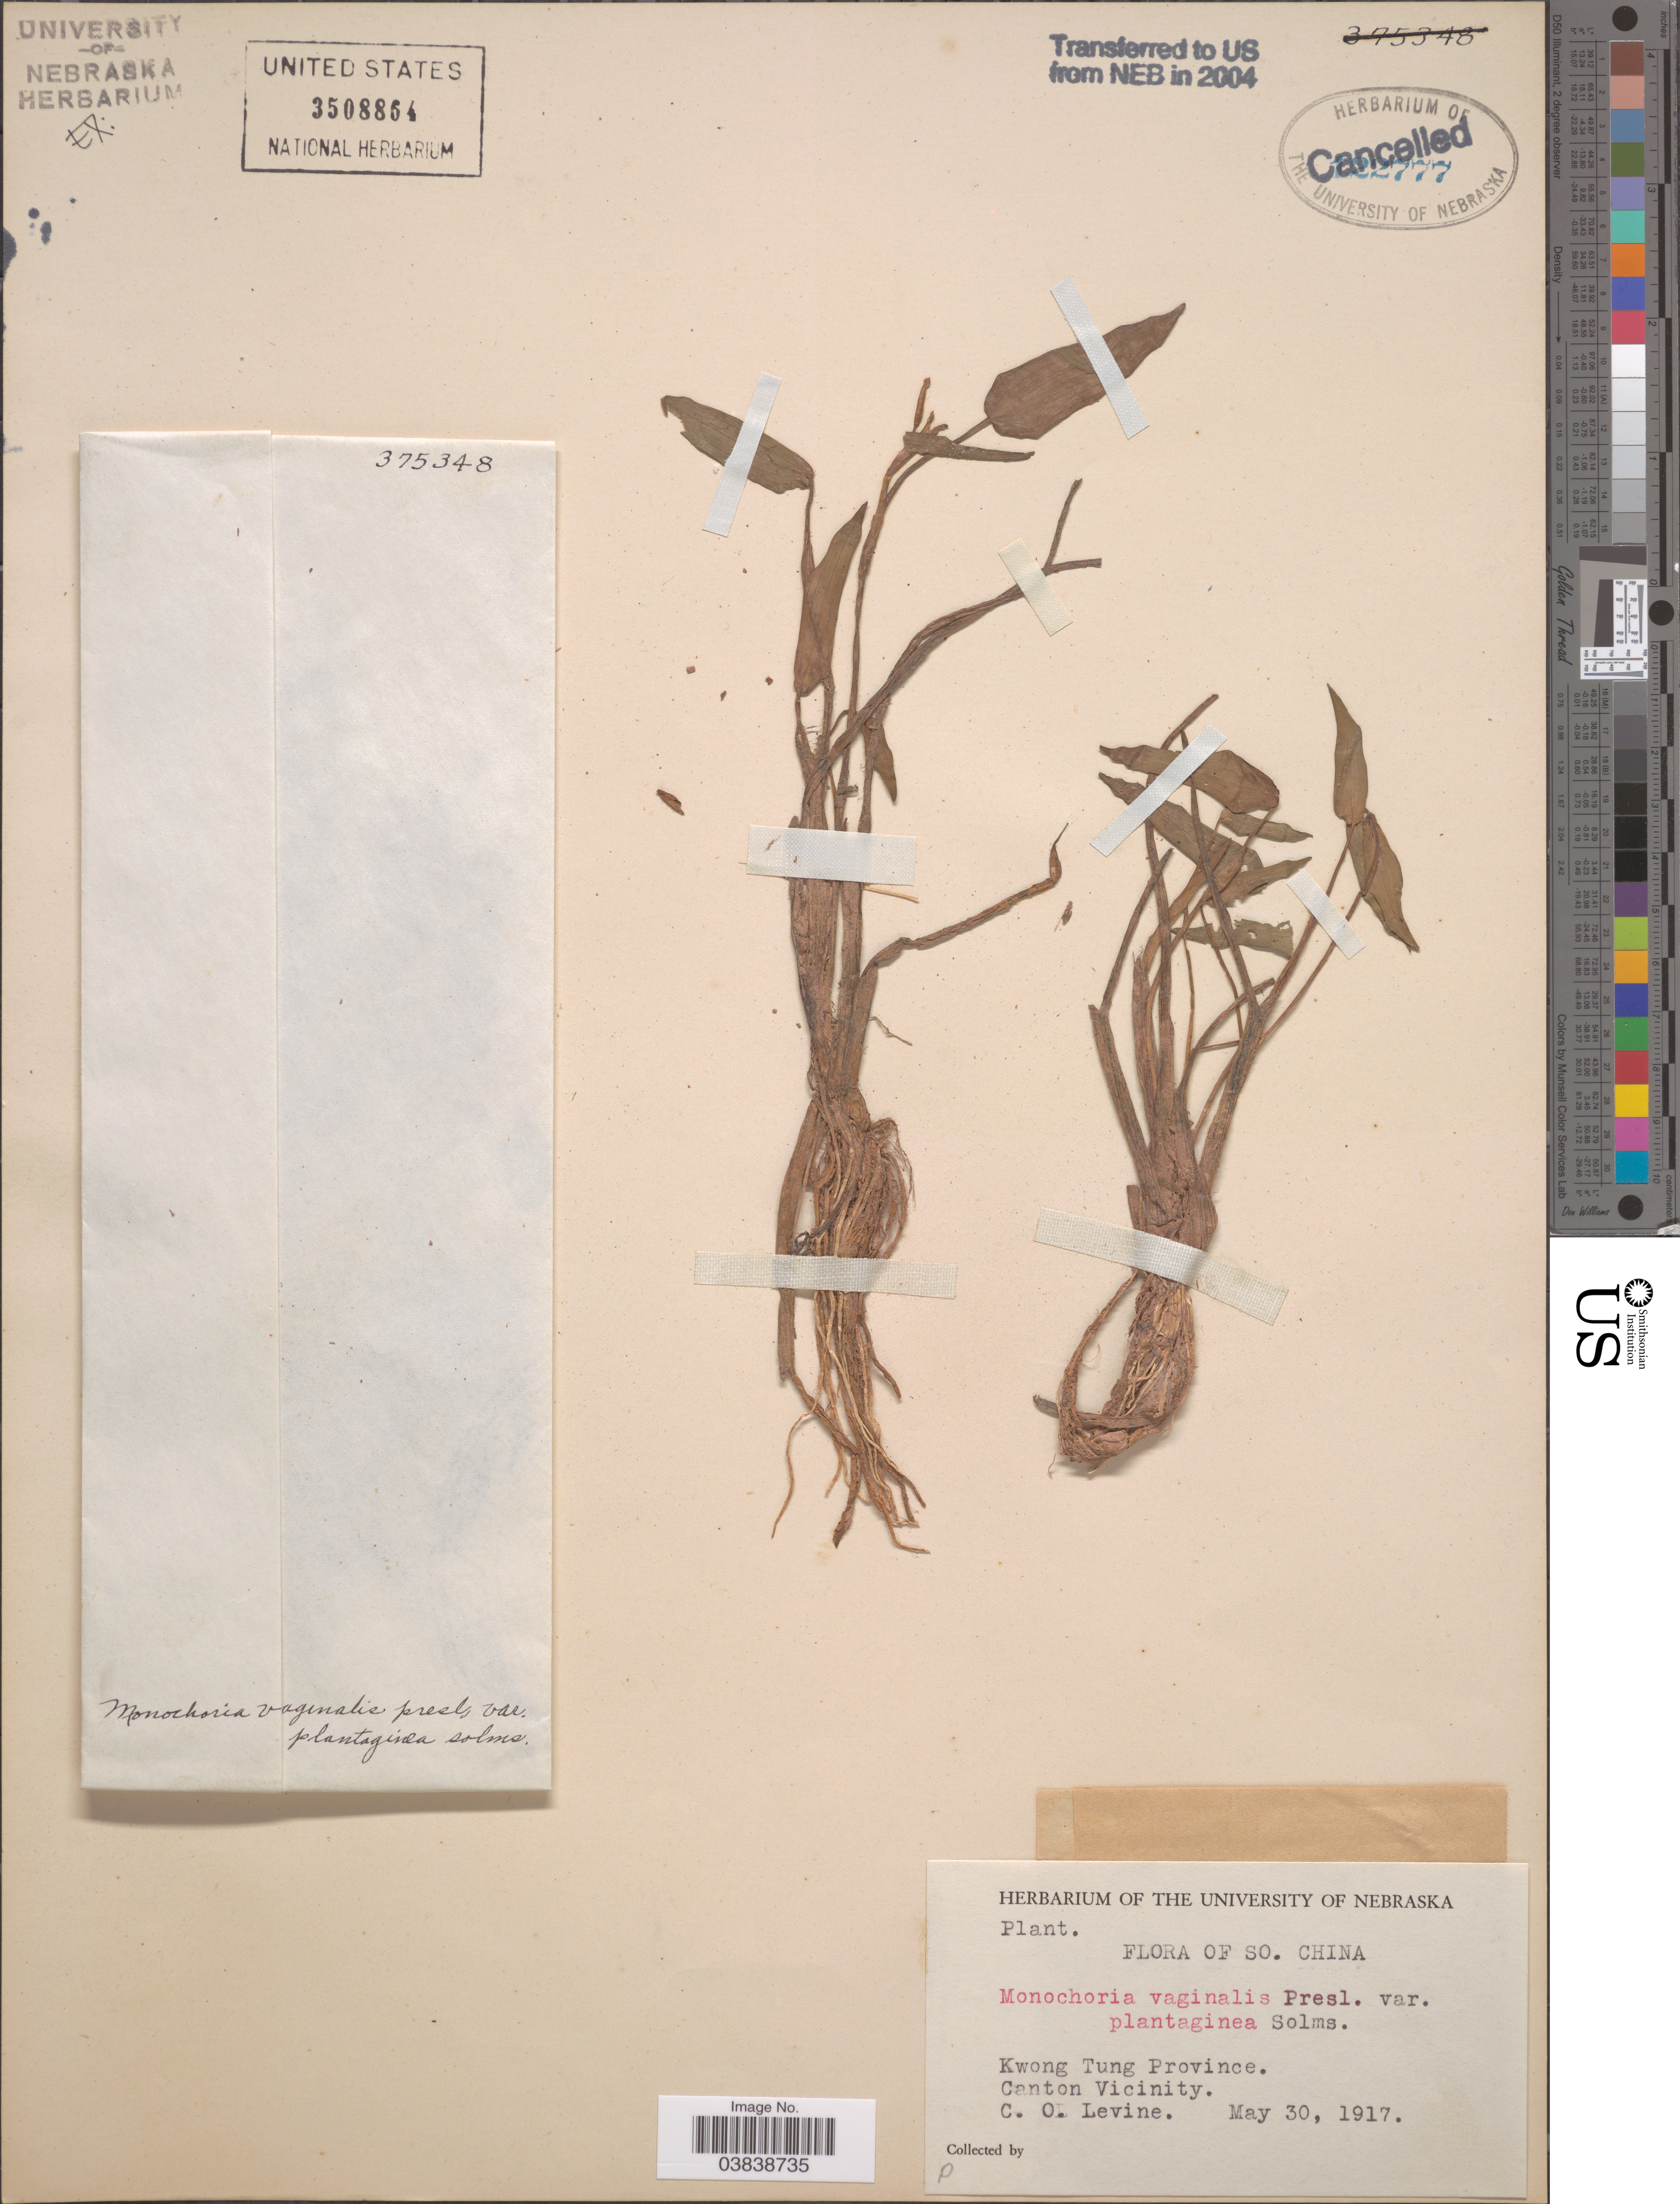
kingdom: Plantae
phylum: Tracheophyta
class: Liliopsida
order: Commelinales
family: Pontederiaceae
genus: Monochoria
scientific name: Monochoria sp.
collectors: C. O. Levine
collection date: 1917-05-30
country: China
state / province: Guangdong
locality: So. China. Kwong Tung Province. Canton Vicinity.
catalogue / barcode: US 3508864